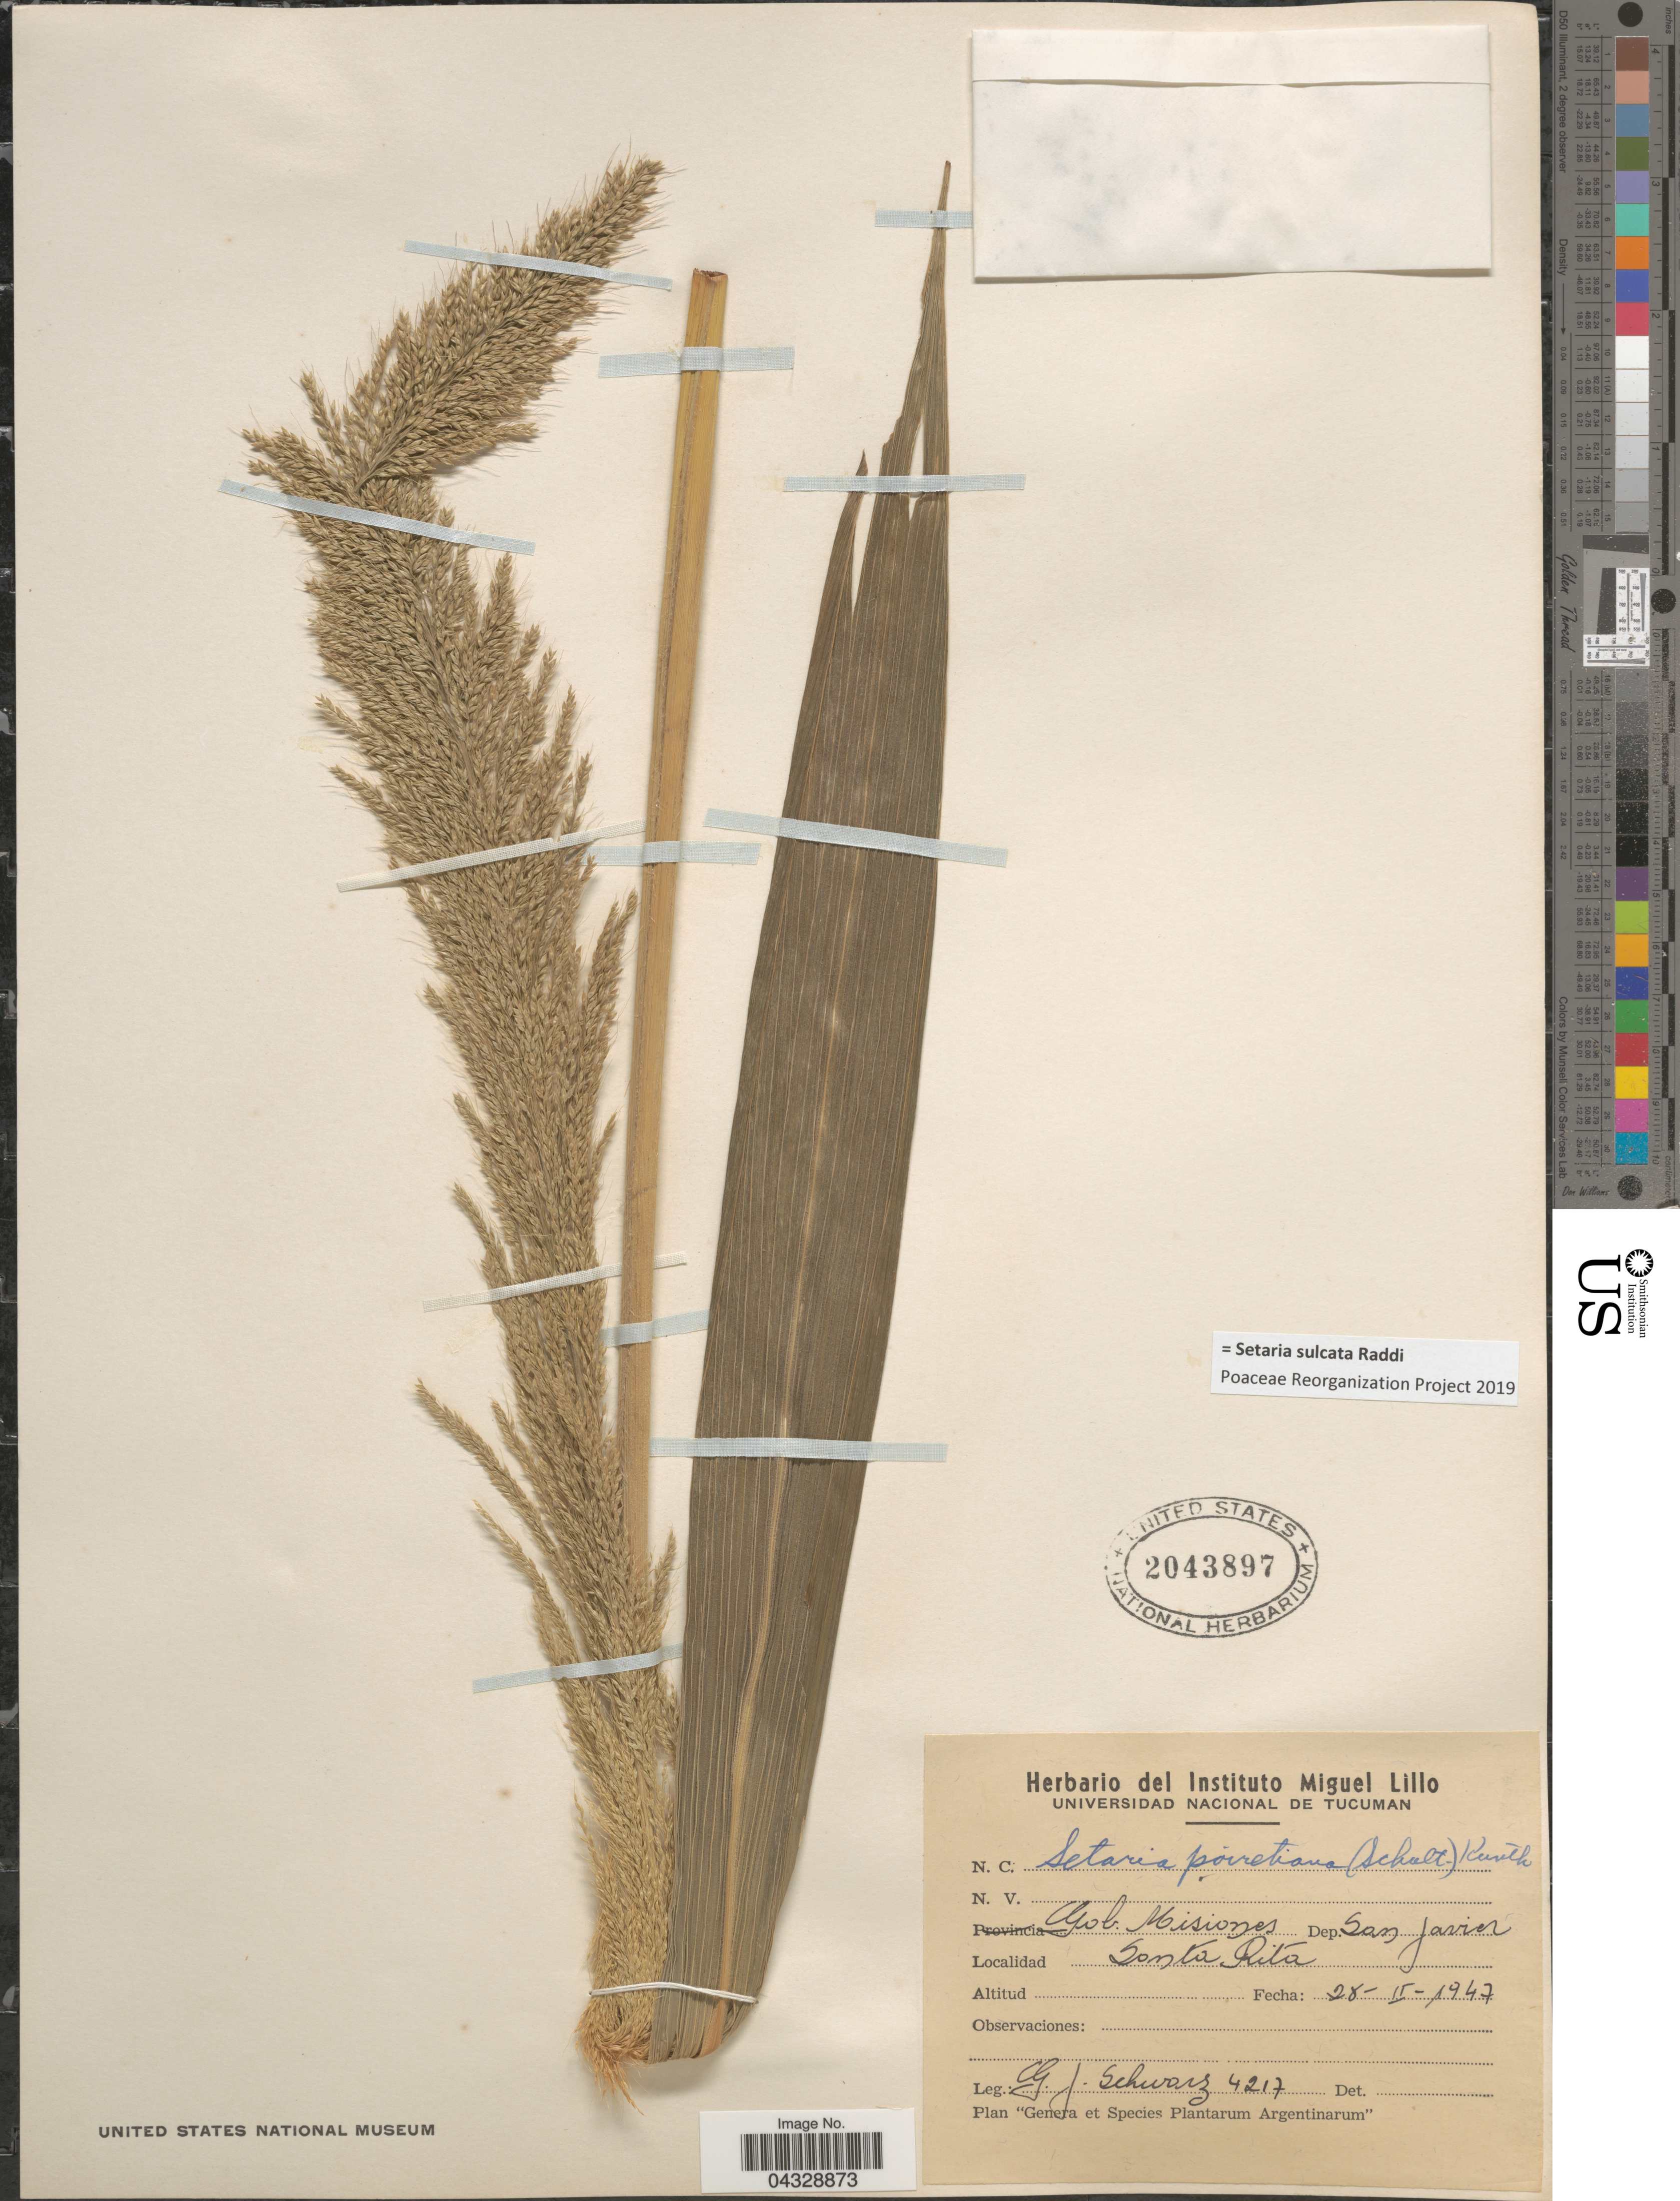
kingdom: Plantae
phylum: Tracheophyta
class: Liliopsida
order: Poales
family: Poaceae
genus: Setaria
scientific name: Setaria sulcata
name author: Raddi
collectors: G. J. Schwarz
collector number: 4217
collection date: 1947-02-28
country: Argentina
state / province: Misiones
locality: Gob. Misiones. Dep. San Javier. Santa Rita.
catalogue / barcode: US 2043897